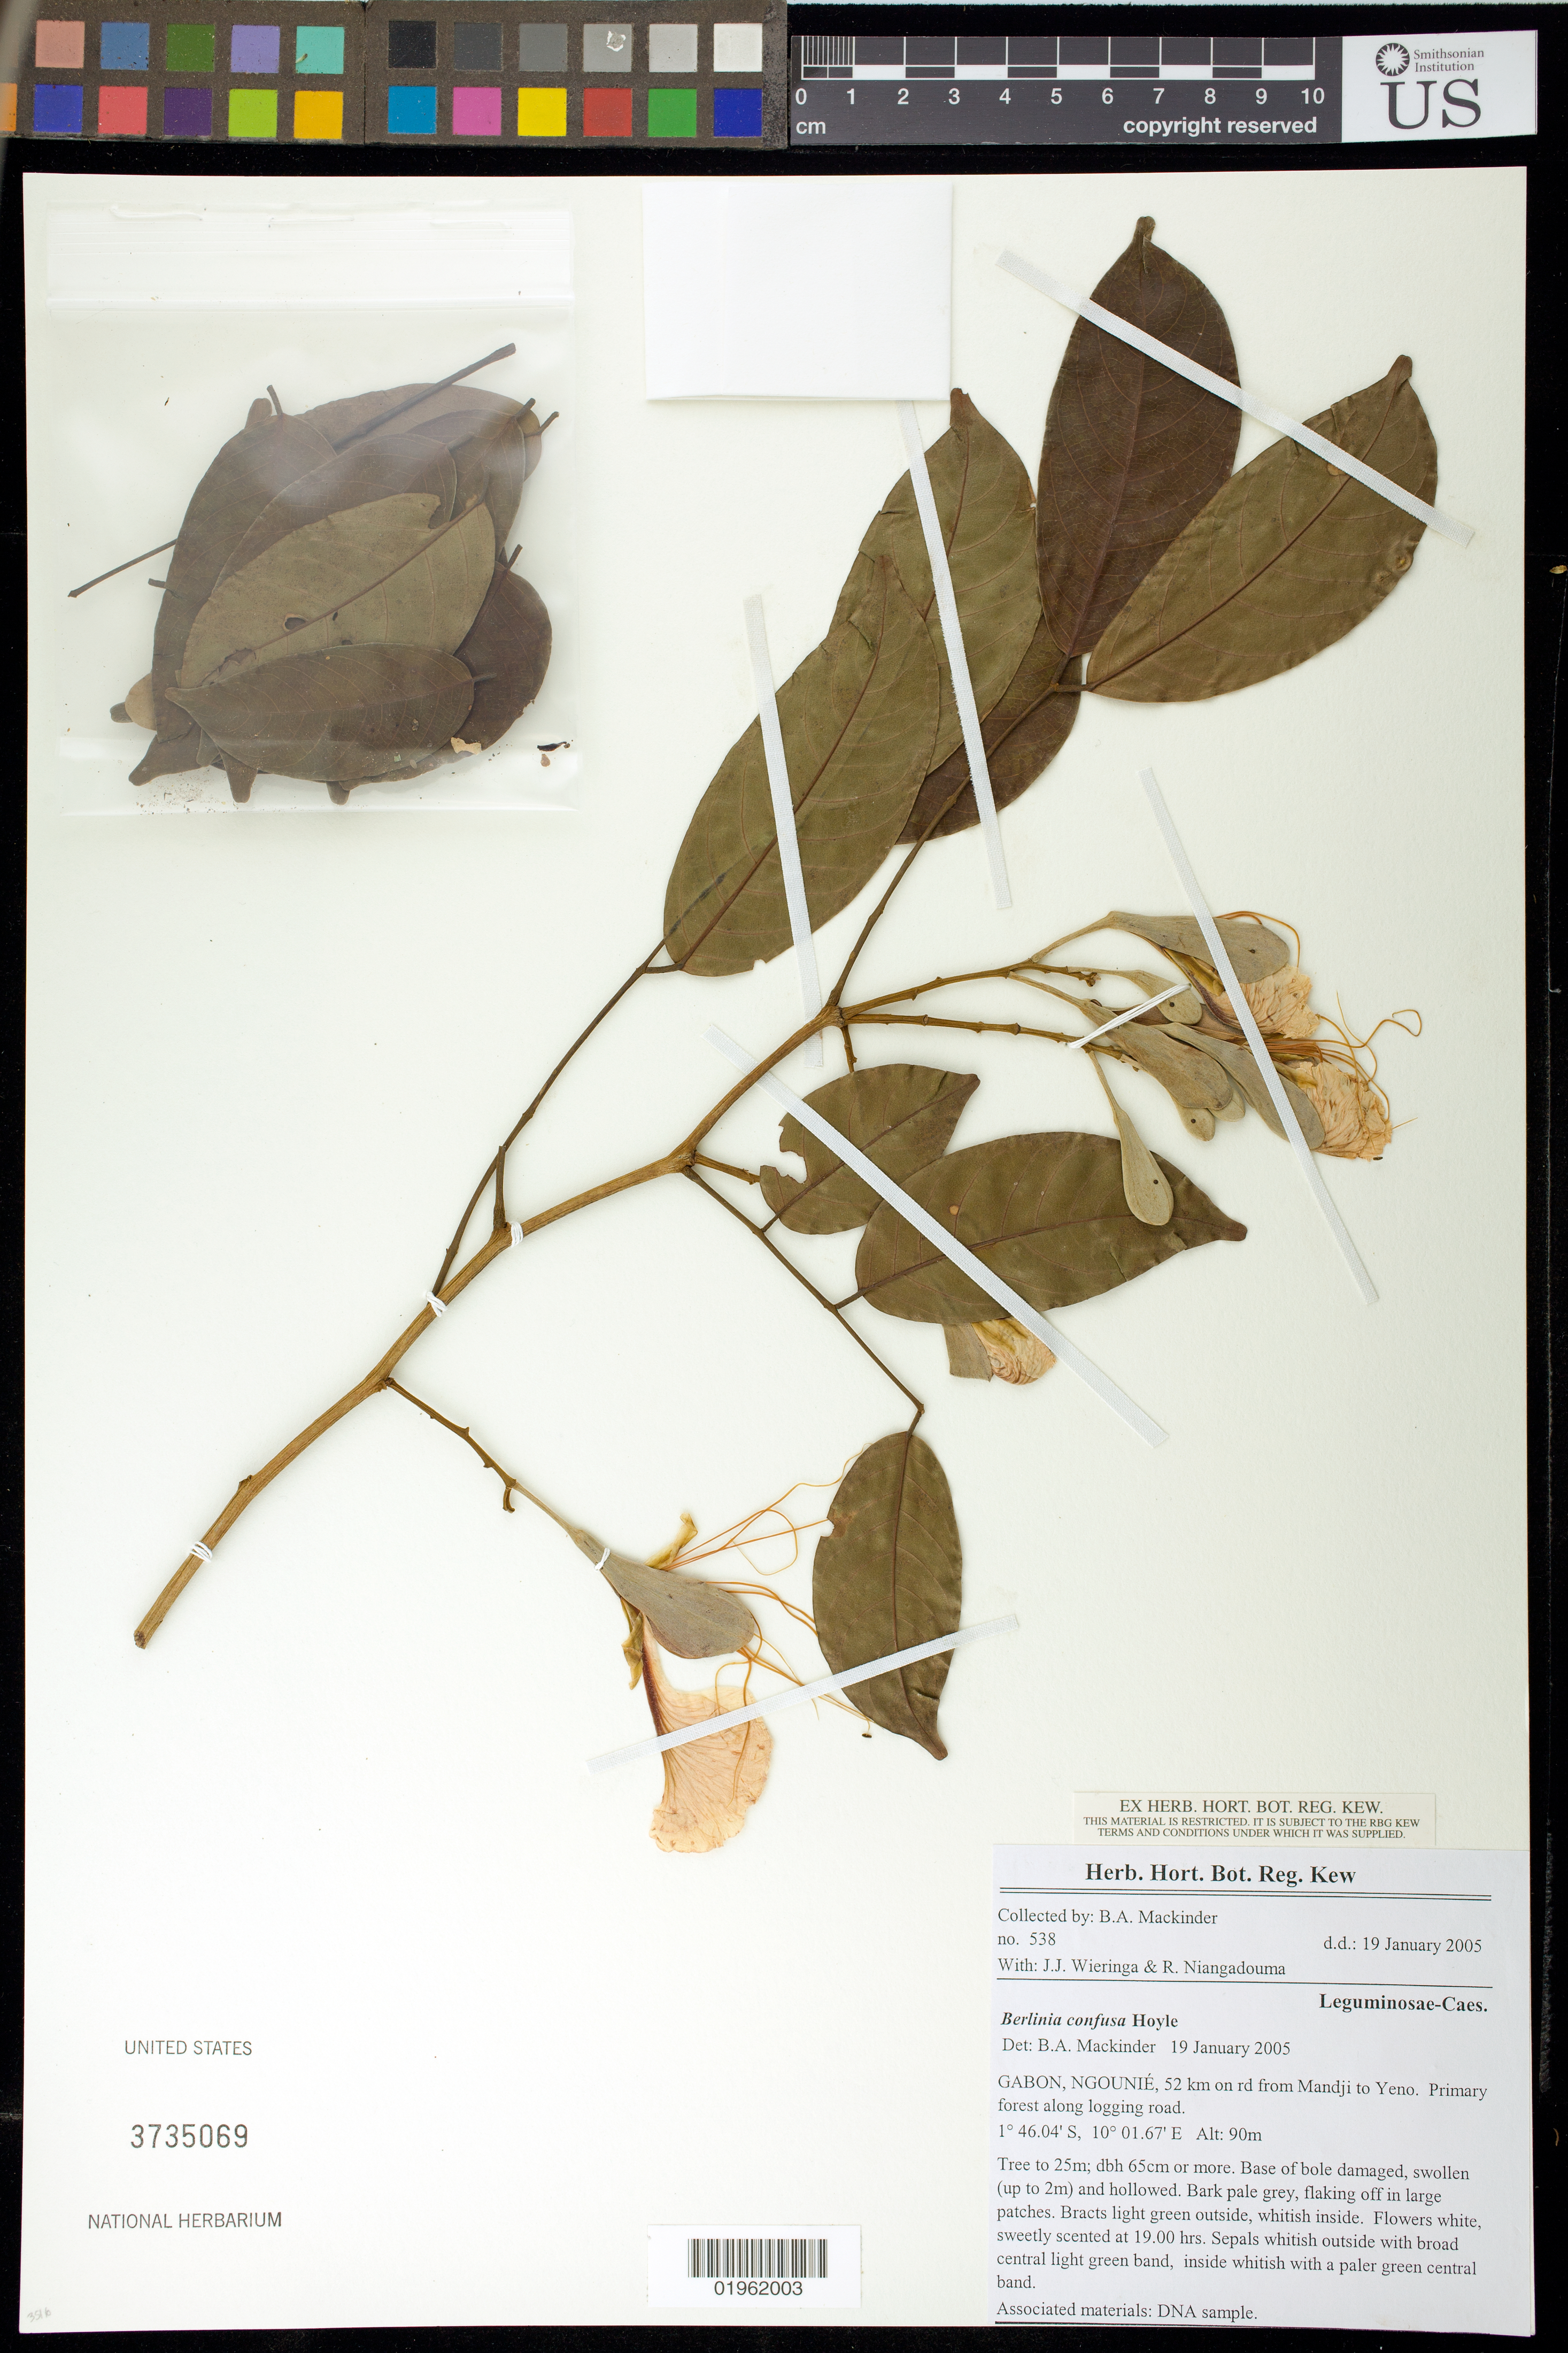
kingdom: Plantae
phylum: Tracheophyta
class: Magnoliopsida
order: Fabales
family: Fabaceae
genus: Berlinia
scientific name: Berlinia confusa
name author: Hoyle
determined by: Mackinder, B. A.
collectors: B. Mackinder et al.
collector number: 538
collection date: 2005-01-19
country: Gabon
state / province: Ngounié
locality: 52 km on rd from Mandji to Yeno. Primary forest along logging road.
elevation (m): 90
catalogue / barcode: US 3735069